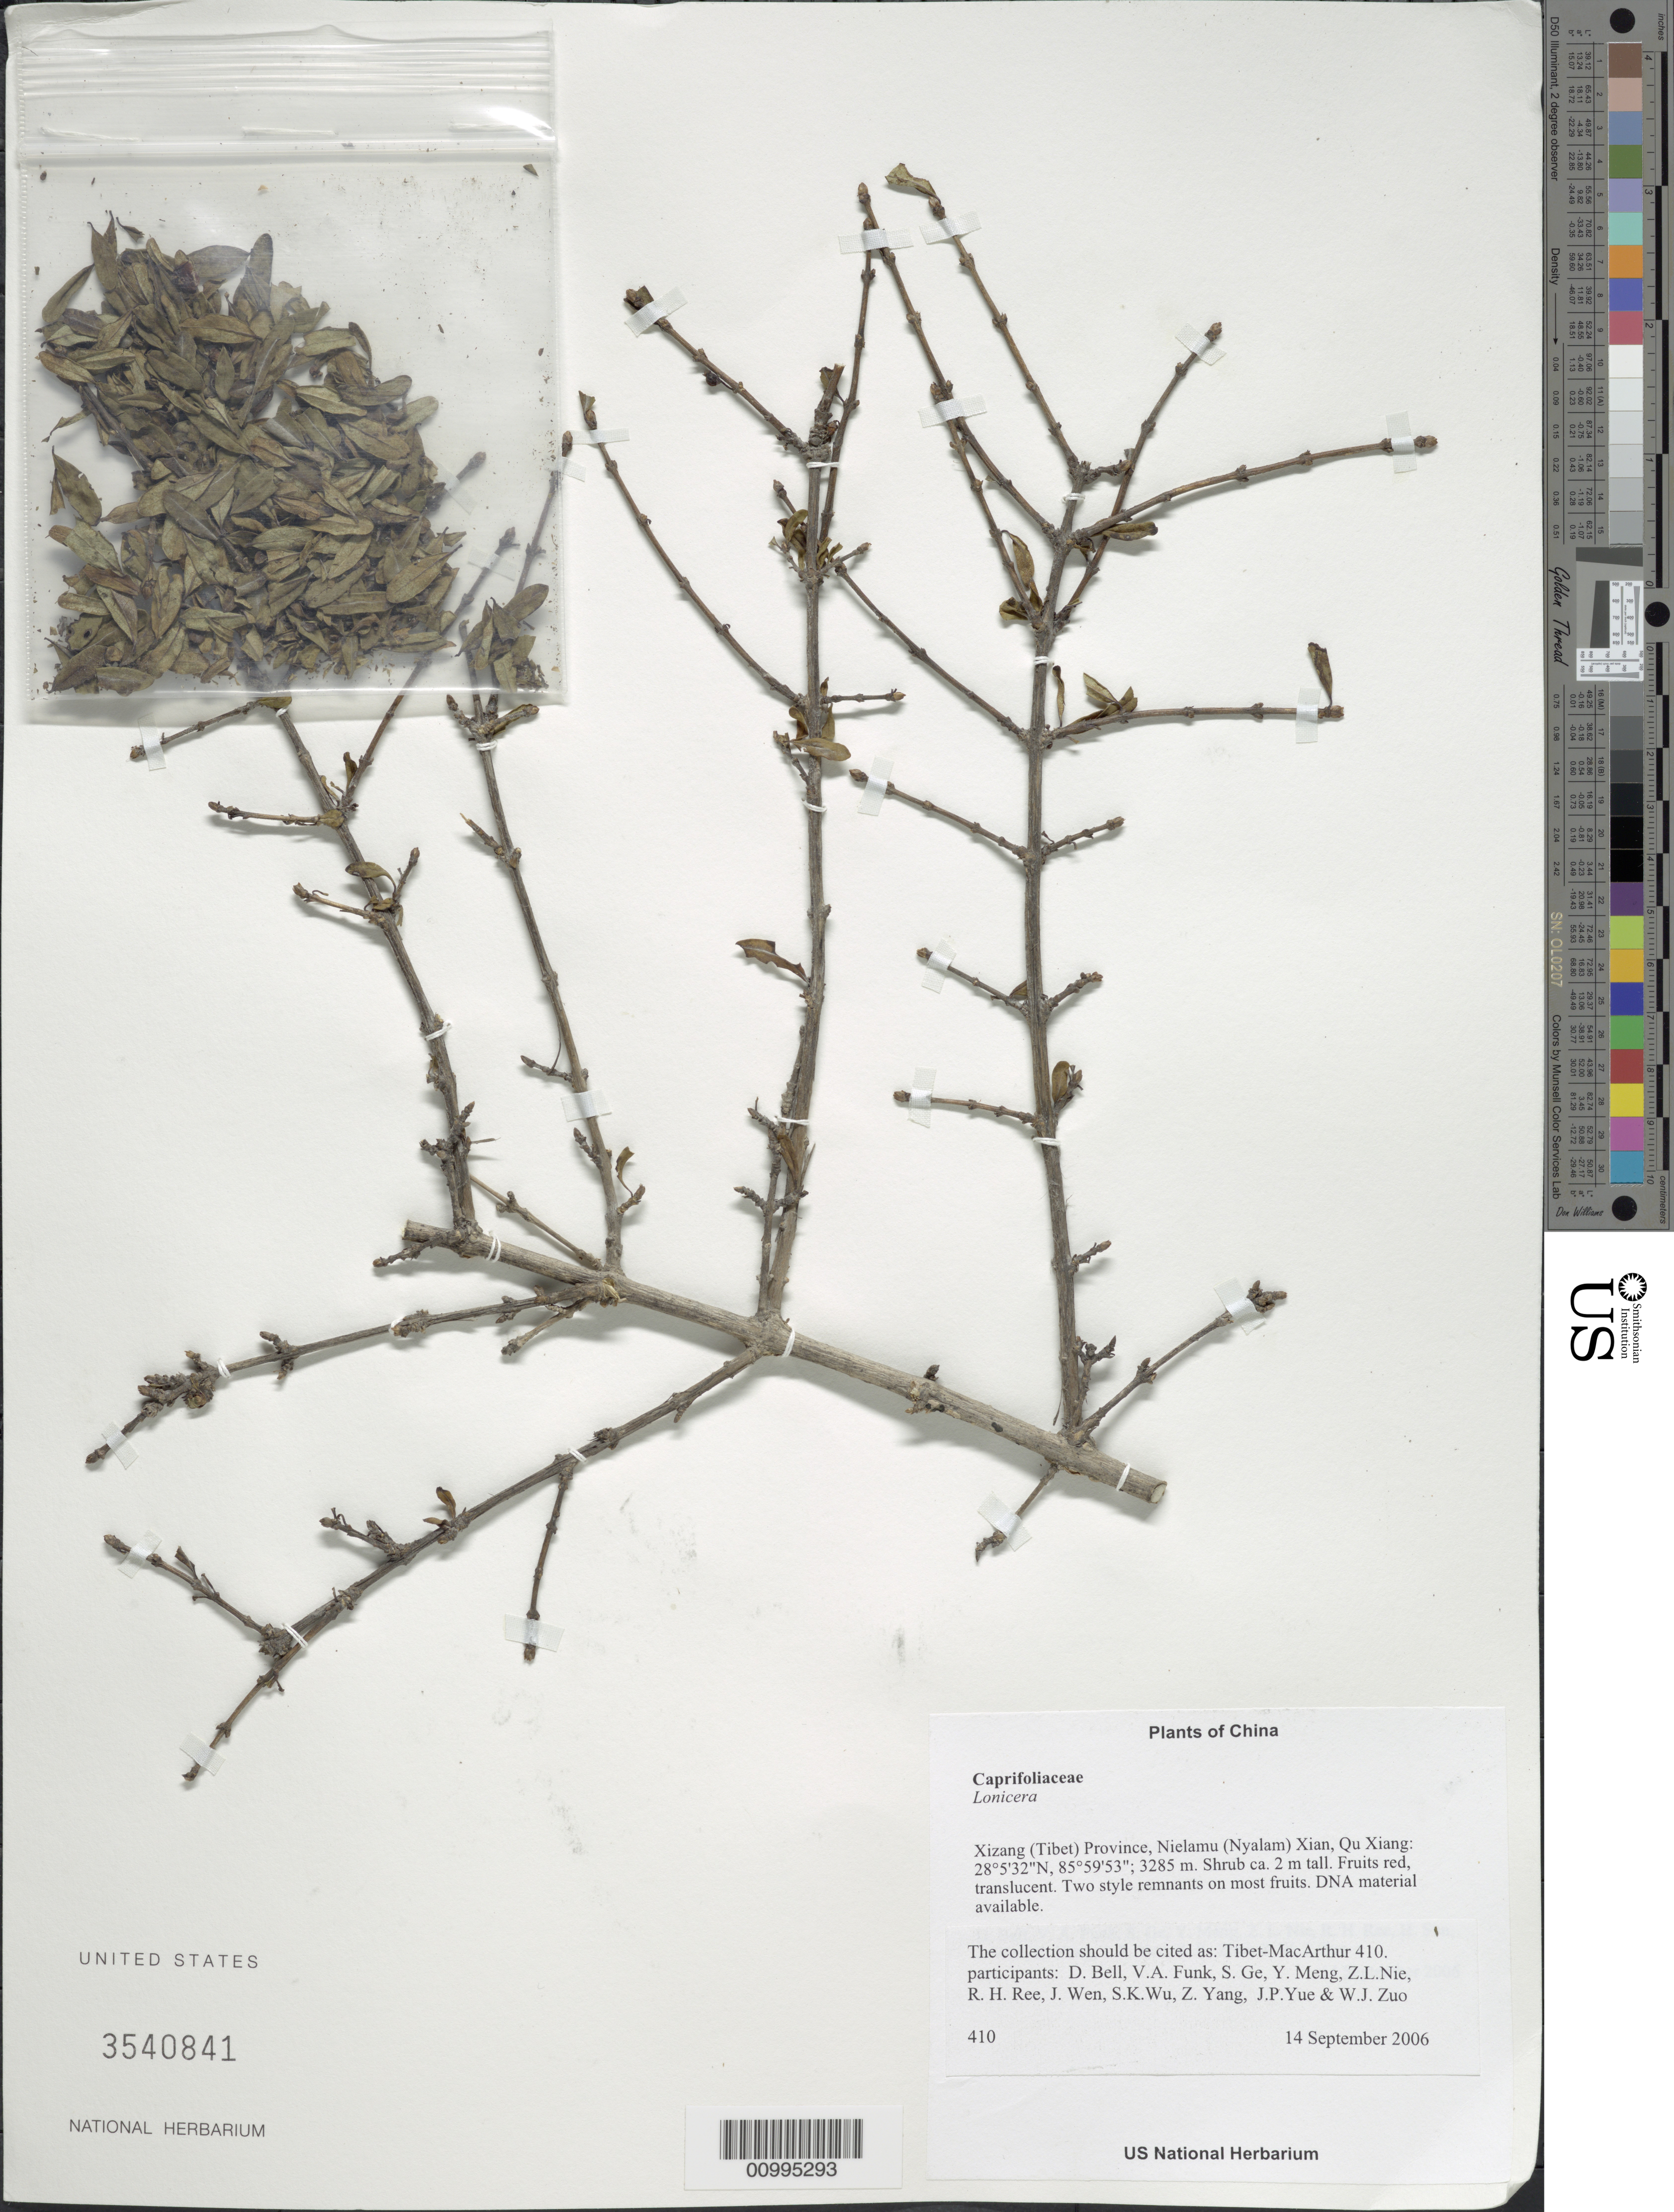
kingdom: Plantae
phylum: Tracheophyta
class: Magnoliopsida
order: Dipsacales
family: Caprifoliaceae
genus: Lonicera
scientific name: Lonicera sp.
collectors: Tibet-MacArthur, D. A. Bell, V. Funk, S. Ge, Y. Meng, Z. Nie, R. Ree, H. Sun, J. Wen, Z. Yang, J. Yue, Z. Zhou & W. Zuo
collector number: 410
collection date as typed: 14 Sep 2006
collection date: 2006-09-14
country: China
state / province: Xizang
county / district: Nielamu (Nyalam) Xian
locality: Qu Xiang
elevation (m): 3285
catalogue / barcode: US 3540841